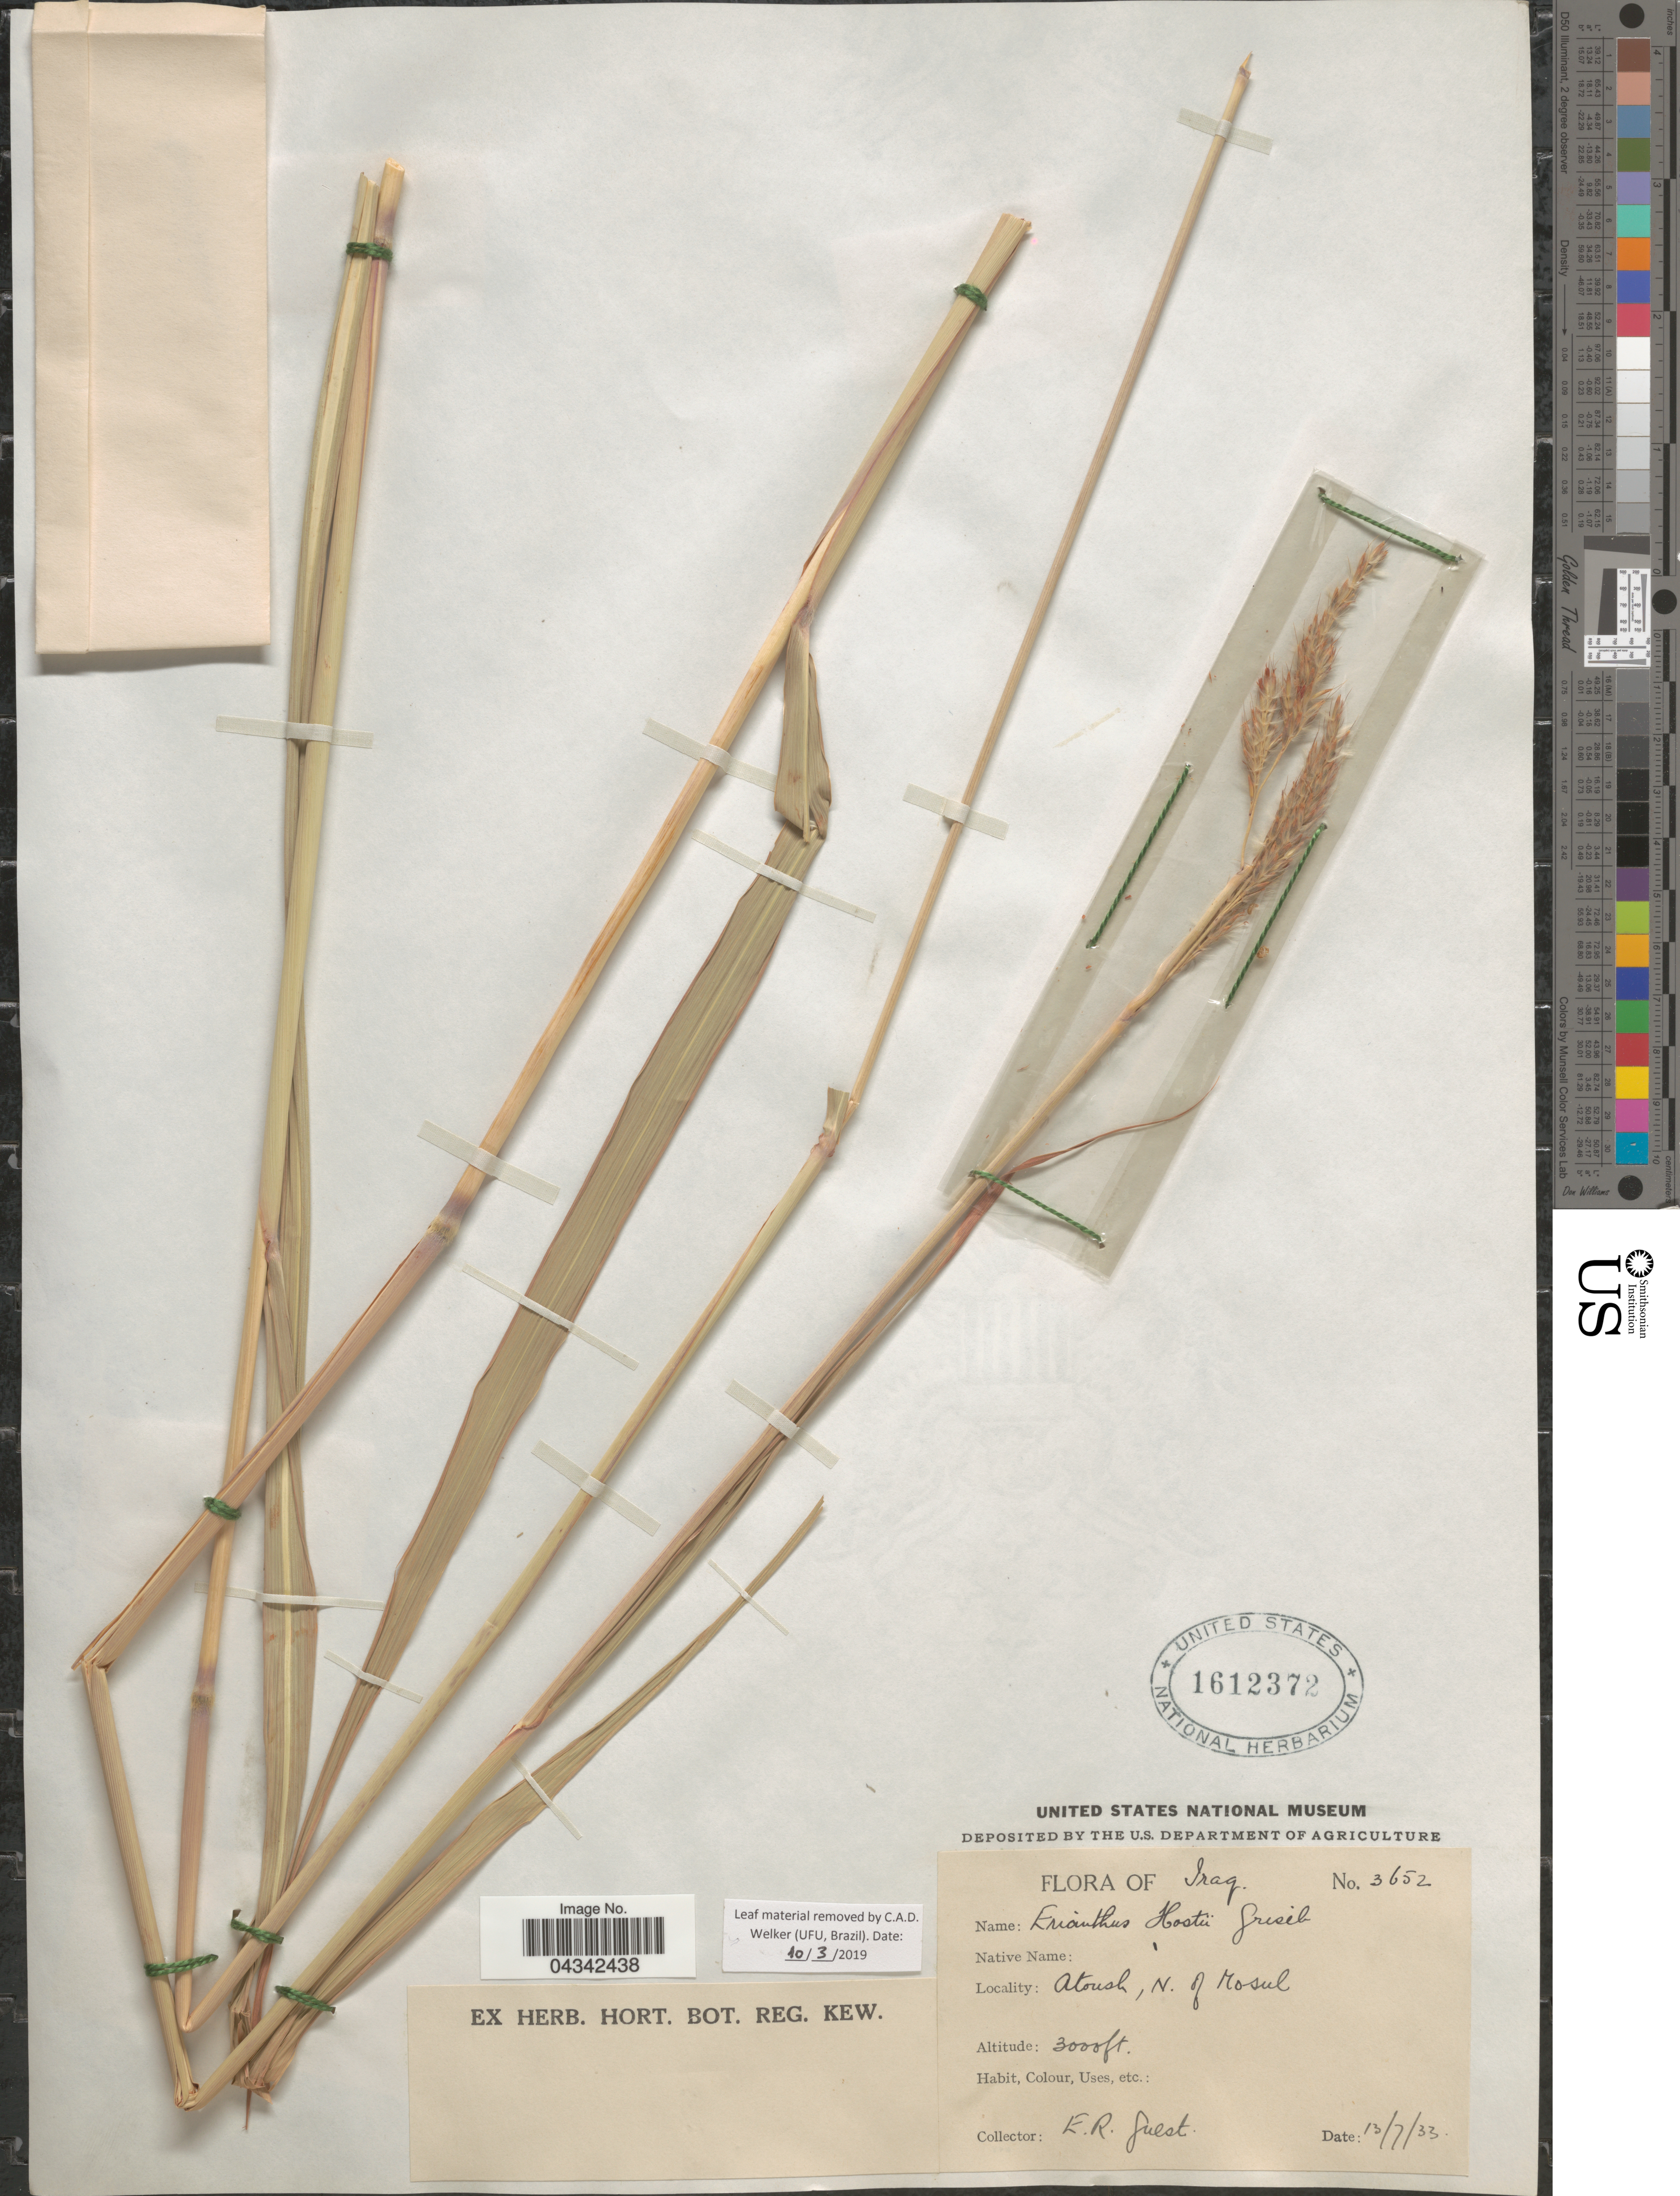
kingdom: Plantae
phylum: Tracheophyta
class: Liliopsida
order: Poales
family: Poaceae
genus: Tripidium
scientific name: Tripidium strictum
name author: (Host) H. Scholz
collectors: E. Guest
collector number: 3652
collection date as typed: Transcribed d/m/y: 13/7/33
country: Iraq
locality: Atoush, N. of Mosul.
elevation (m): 914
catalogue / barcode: US 1612372